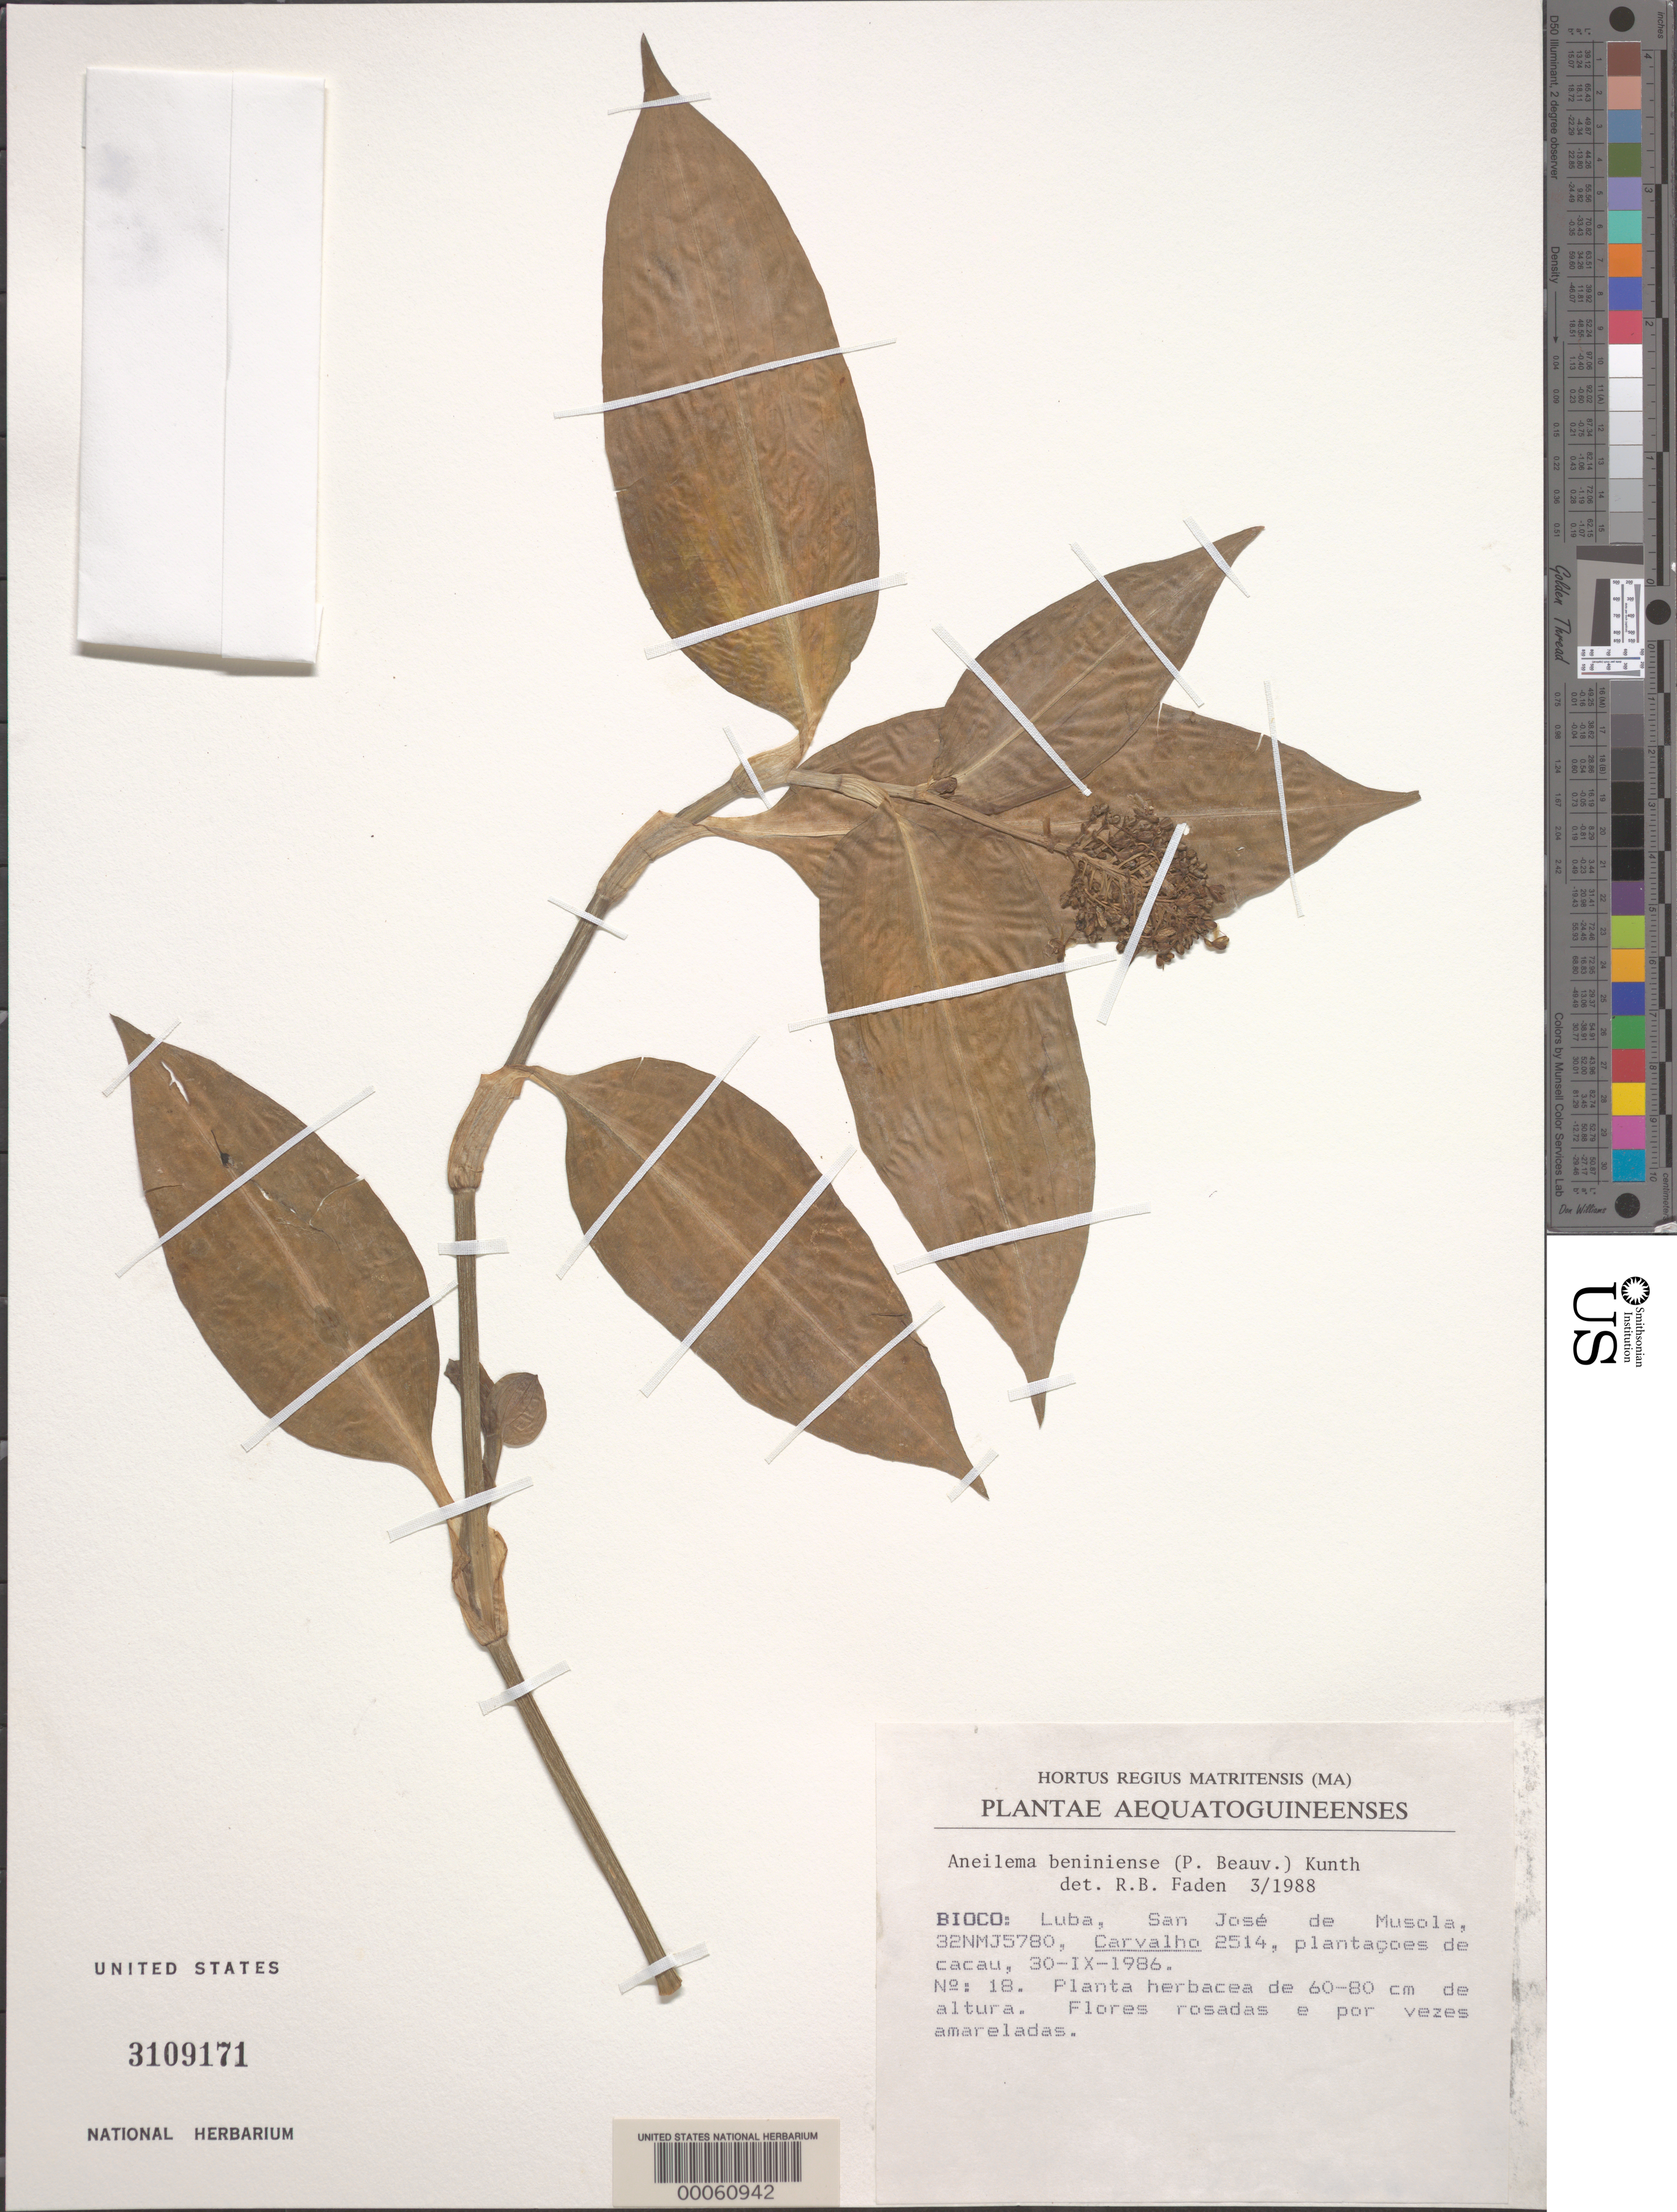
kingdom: Plantae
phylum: Tracheophyta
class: Liliopsida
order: Commelinales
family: Commelinaceae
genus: Aneilema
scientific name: Aneilema beniniense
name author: (P. Beauv.) Kunth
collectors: A. M. Carvalho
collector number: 2514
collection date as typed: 30 Sep 1986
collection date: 1986-09-30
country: Equatorial Guinea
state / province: Bioko Norte / Bioko Sur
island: Bioko Island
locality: Luba, San Jose de Musola. [former Province of Fernando Pó (Bioko).]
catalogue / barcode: US 3109171